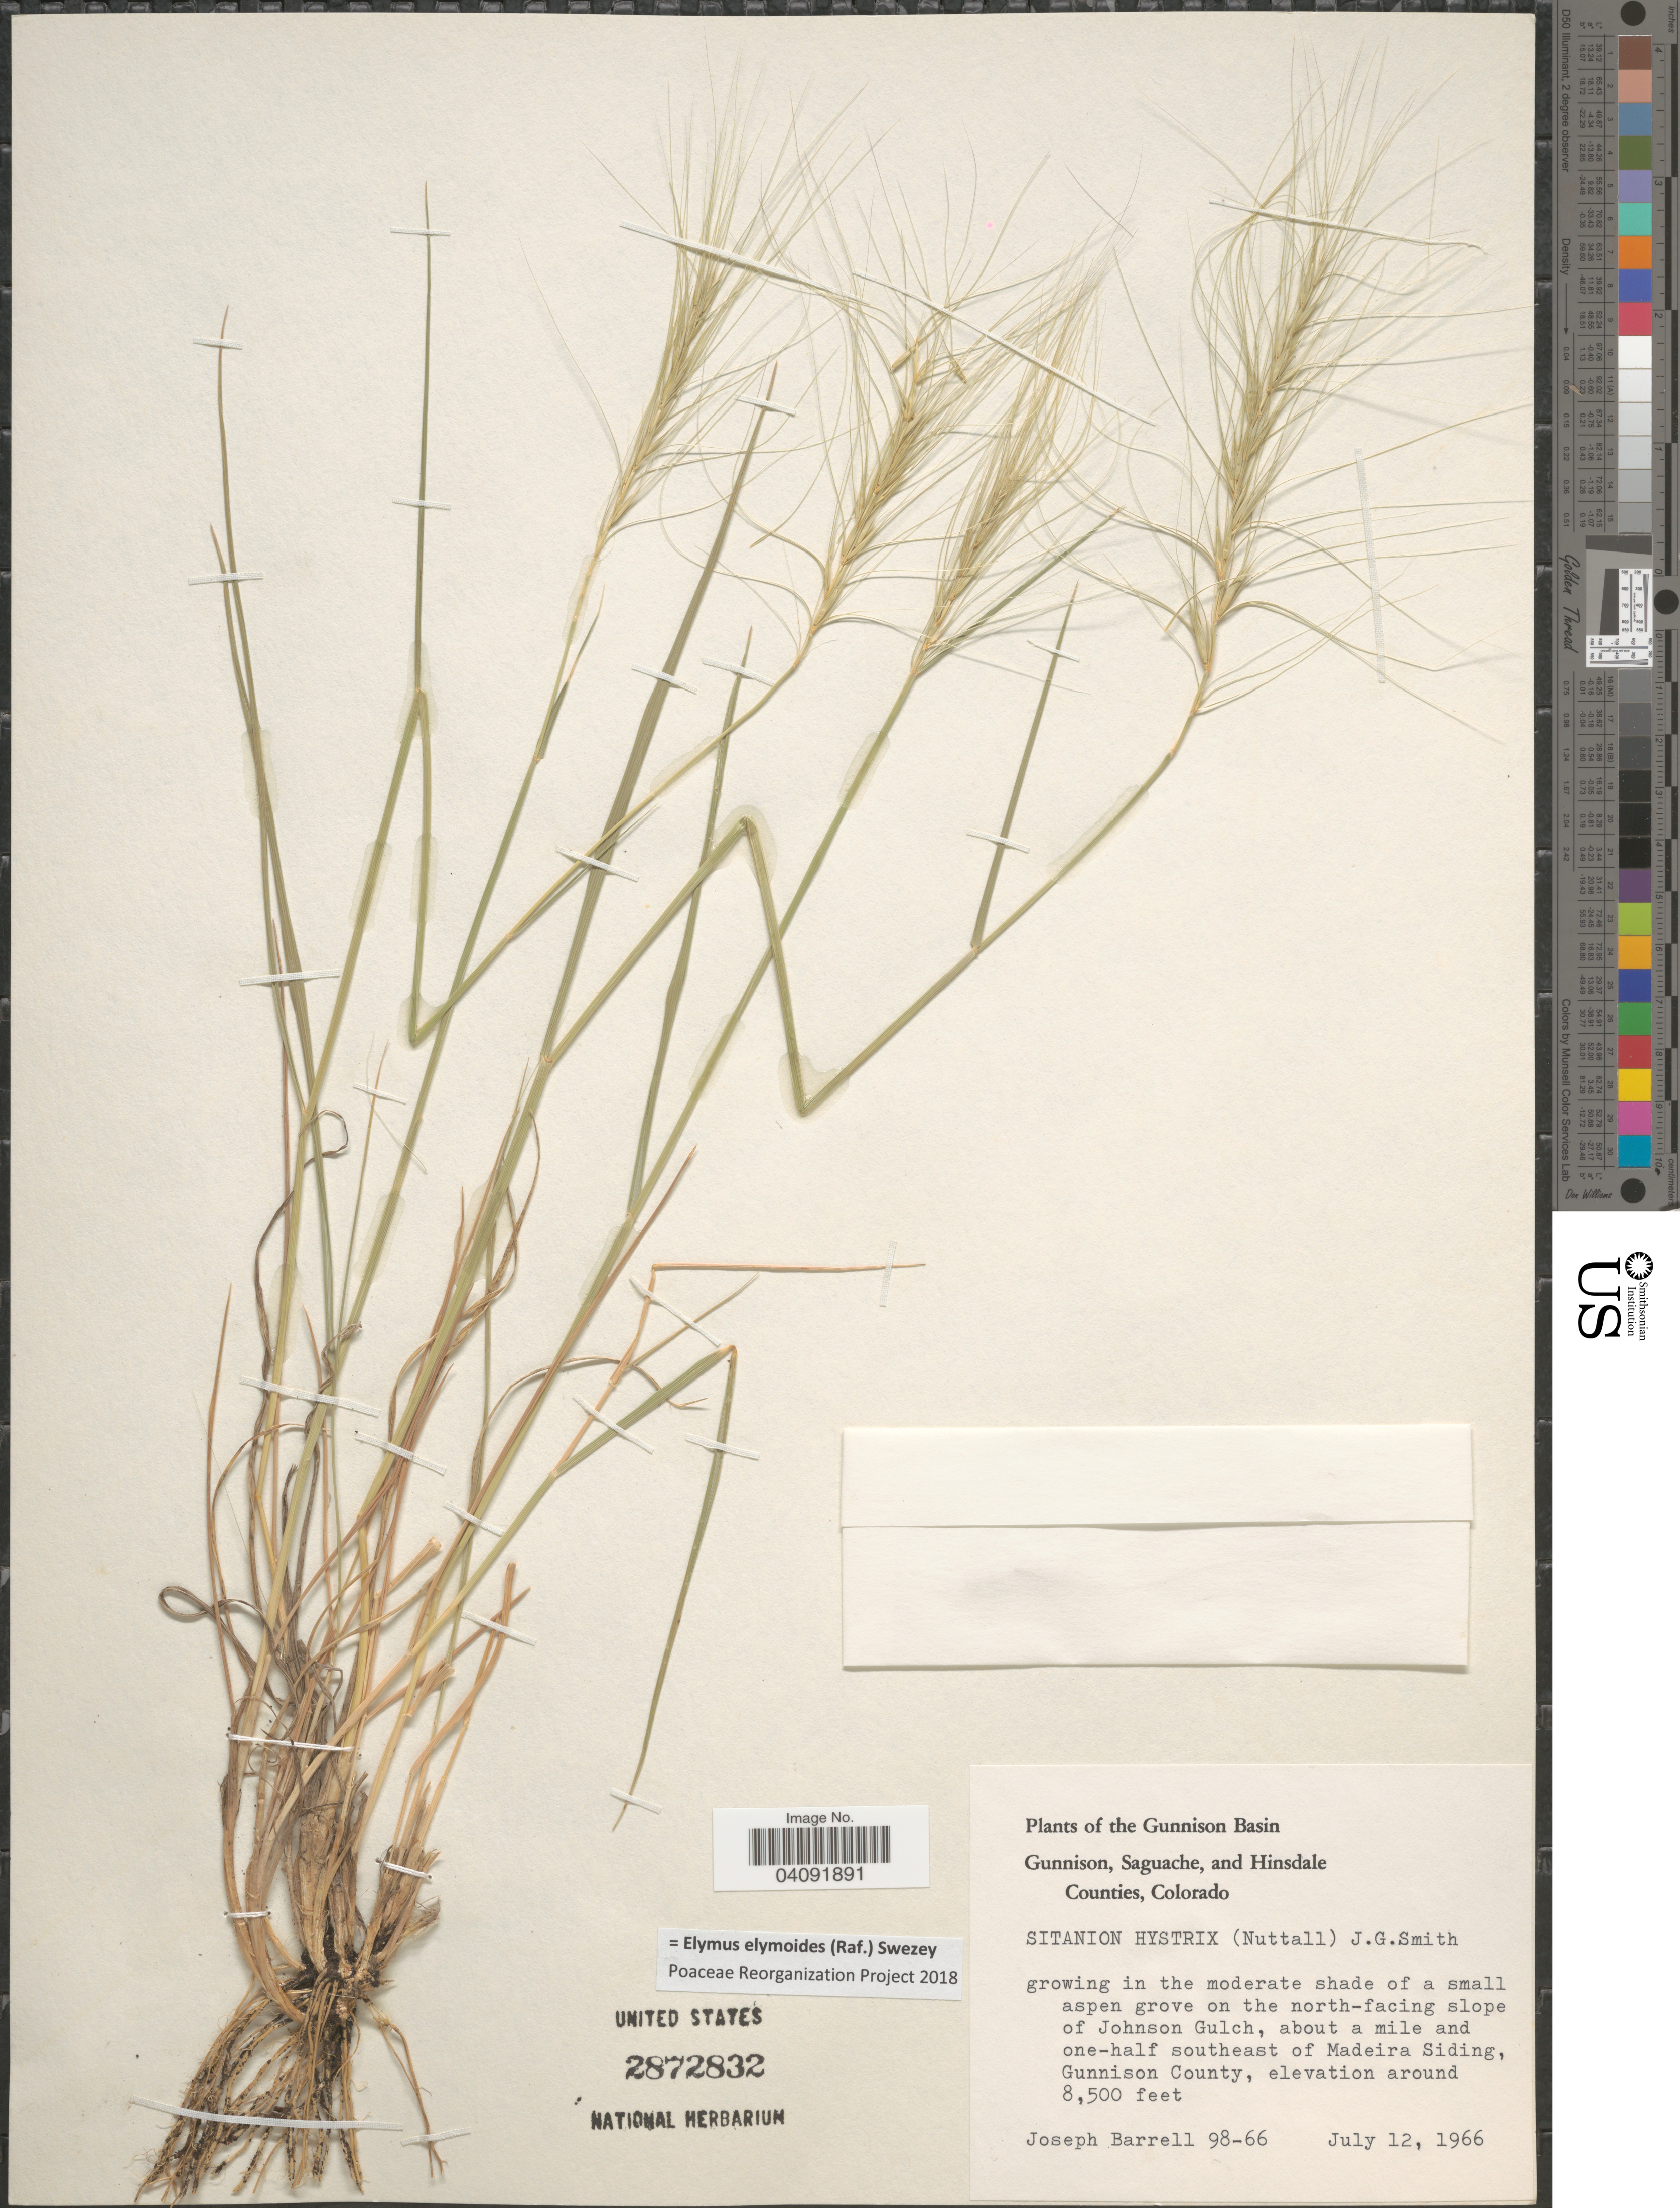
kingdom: Plantae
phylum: Tracheophyta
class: Liliopsida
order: Poales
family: Poaceae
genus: Elymus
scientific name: Elymus elymoides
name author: (Raf.) Swezey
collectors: J. Barrell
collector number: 98-66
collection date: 1966-07-12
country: United States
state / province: Colorado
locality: Gunnison Basin. In the moderate shade of a small aspen grove on the north-facing slope of Johnson Gulch, about a mile and one-half southeast of Madeira Siding, Gunnison County.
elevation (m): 2591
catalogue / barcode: US 2872832